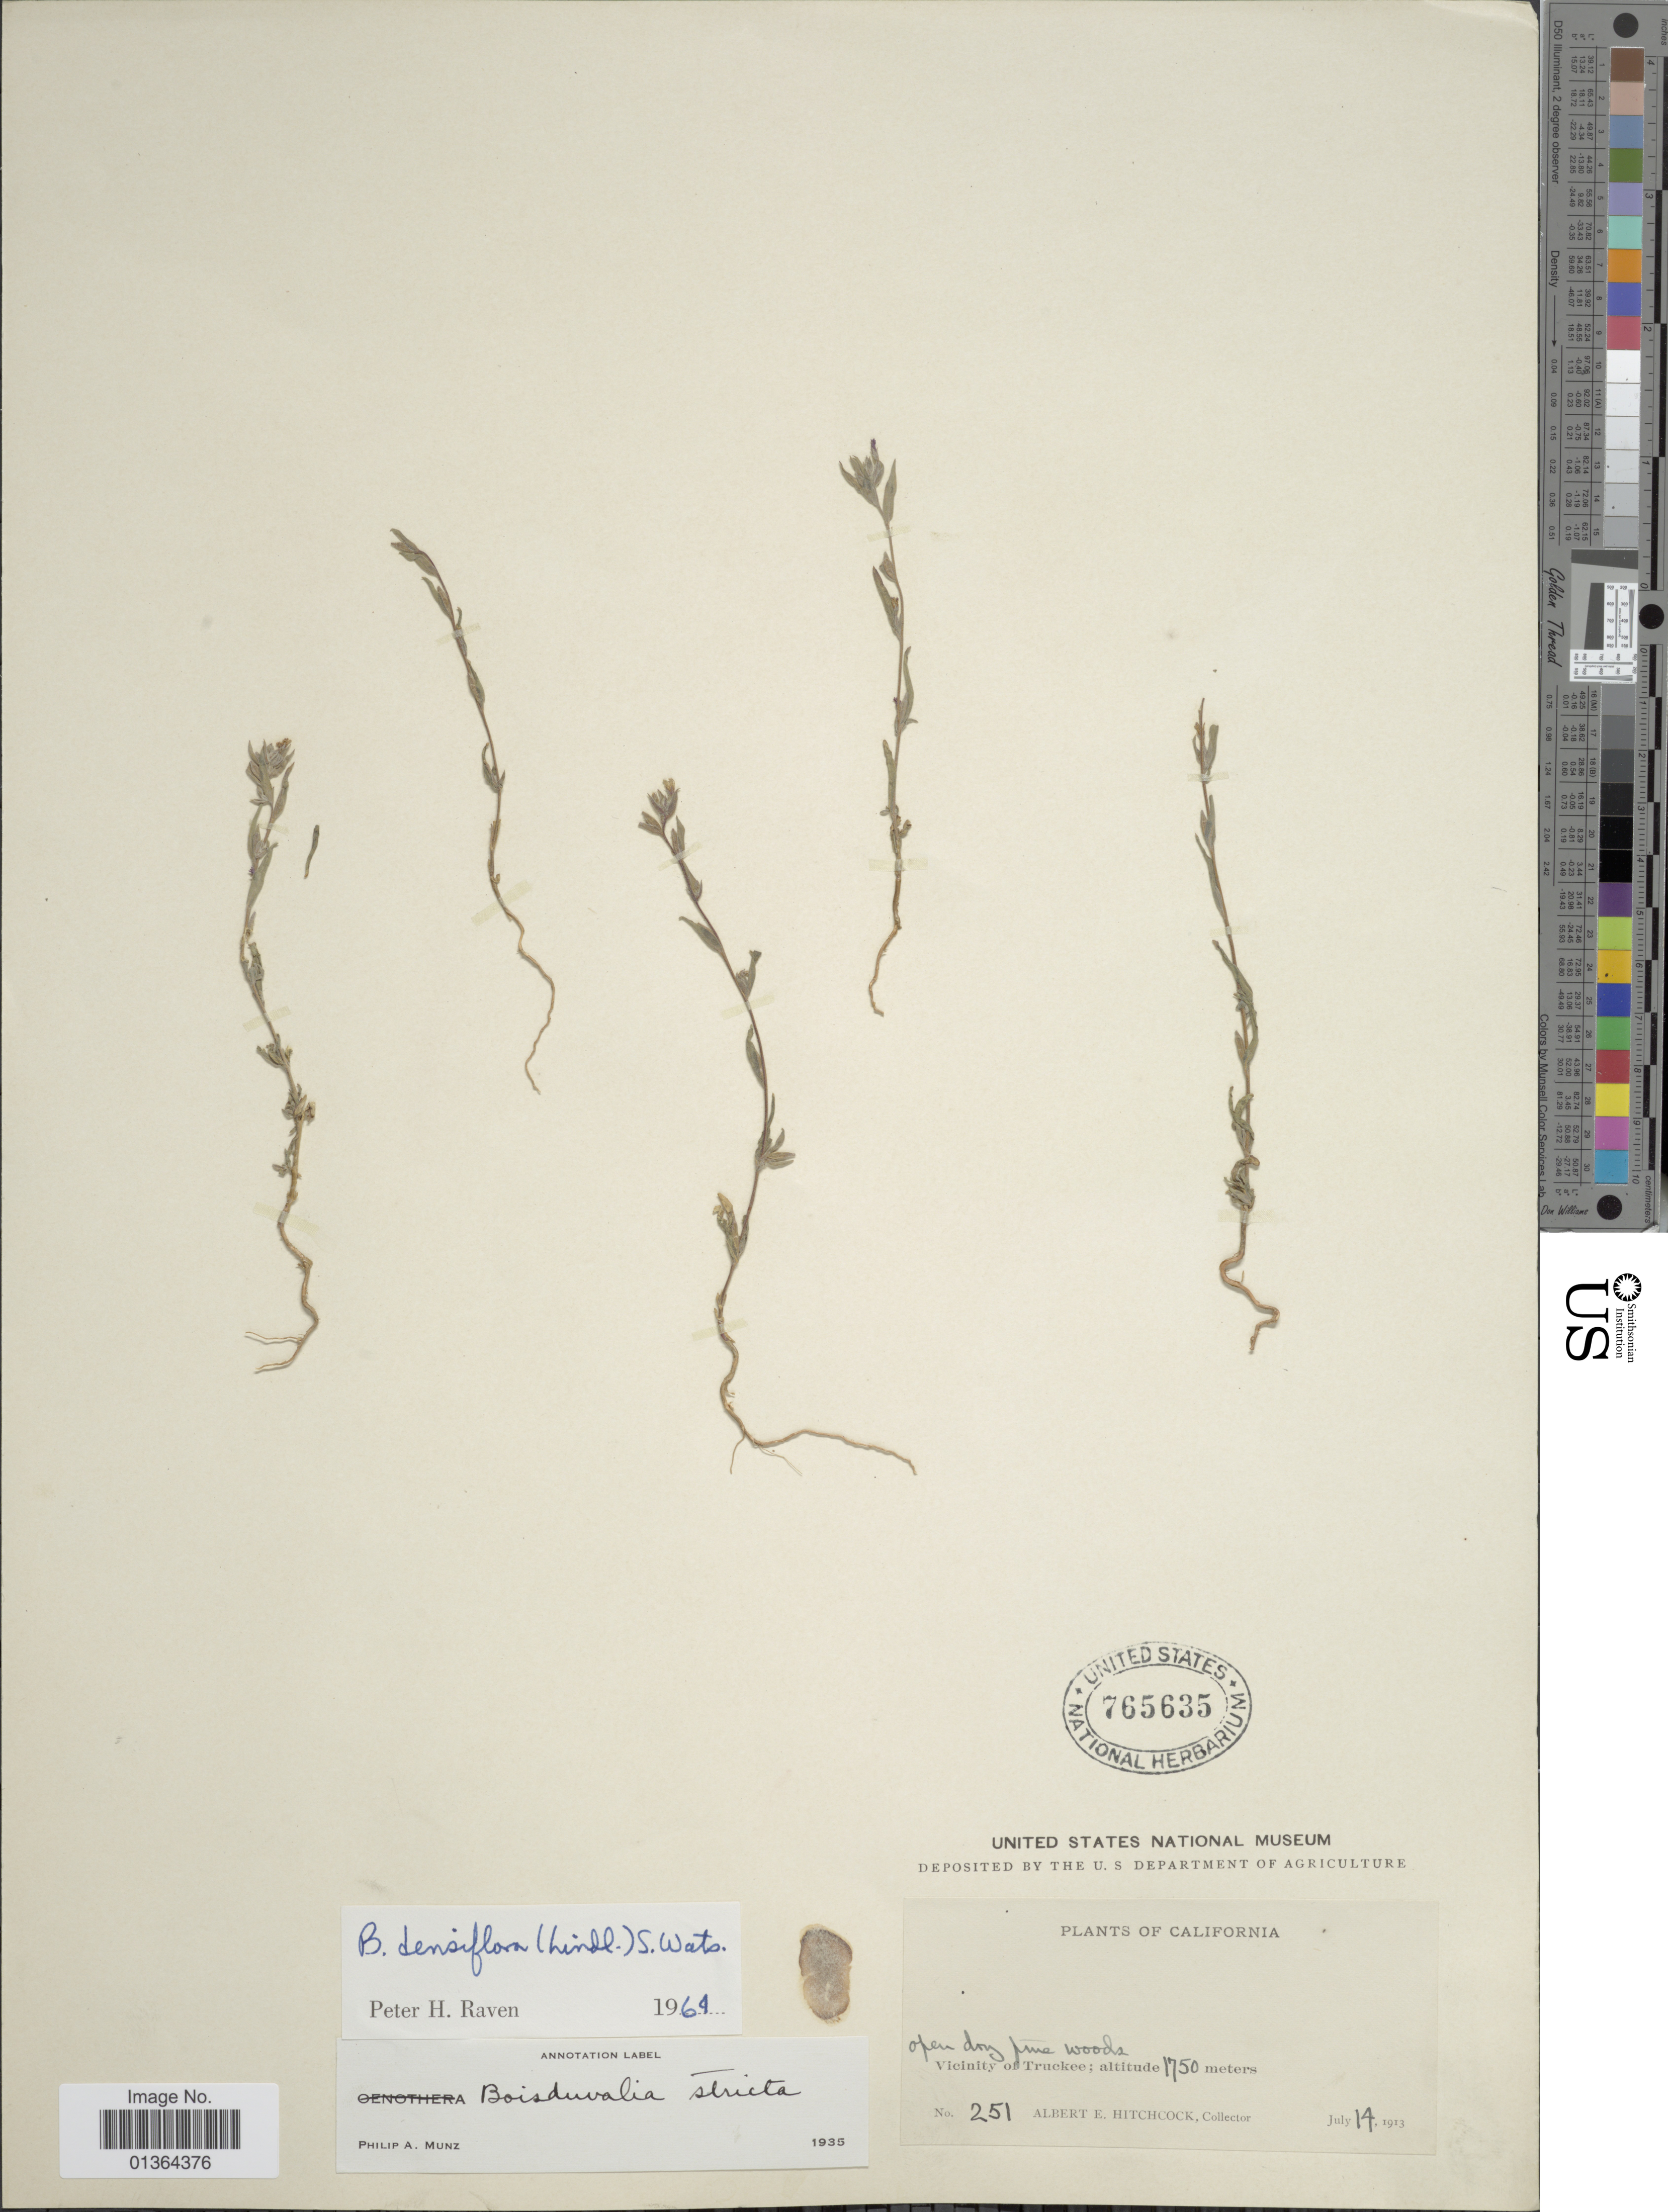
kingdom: Plantae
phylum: Tracheophyta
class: Magnoliopsida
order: Myrtales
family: Onagraceae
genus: Epilobium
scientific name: Epilobium densiflorum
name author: (Lindl.) Hoch & P.H. Raven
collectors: A. Hitchcock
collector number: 251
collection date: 1913-07-14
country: United States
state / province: California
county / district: Nevada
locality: Vicinity of Truckee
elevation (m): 1750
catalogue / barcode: US 765635